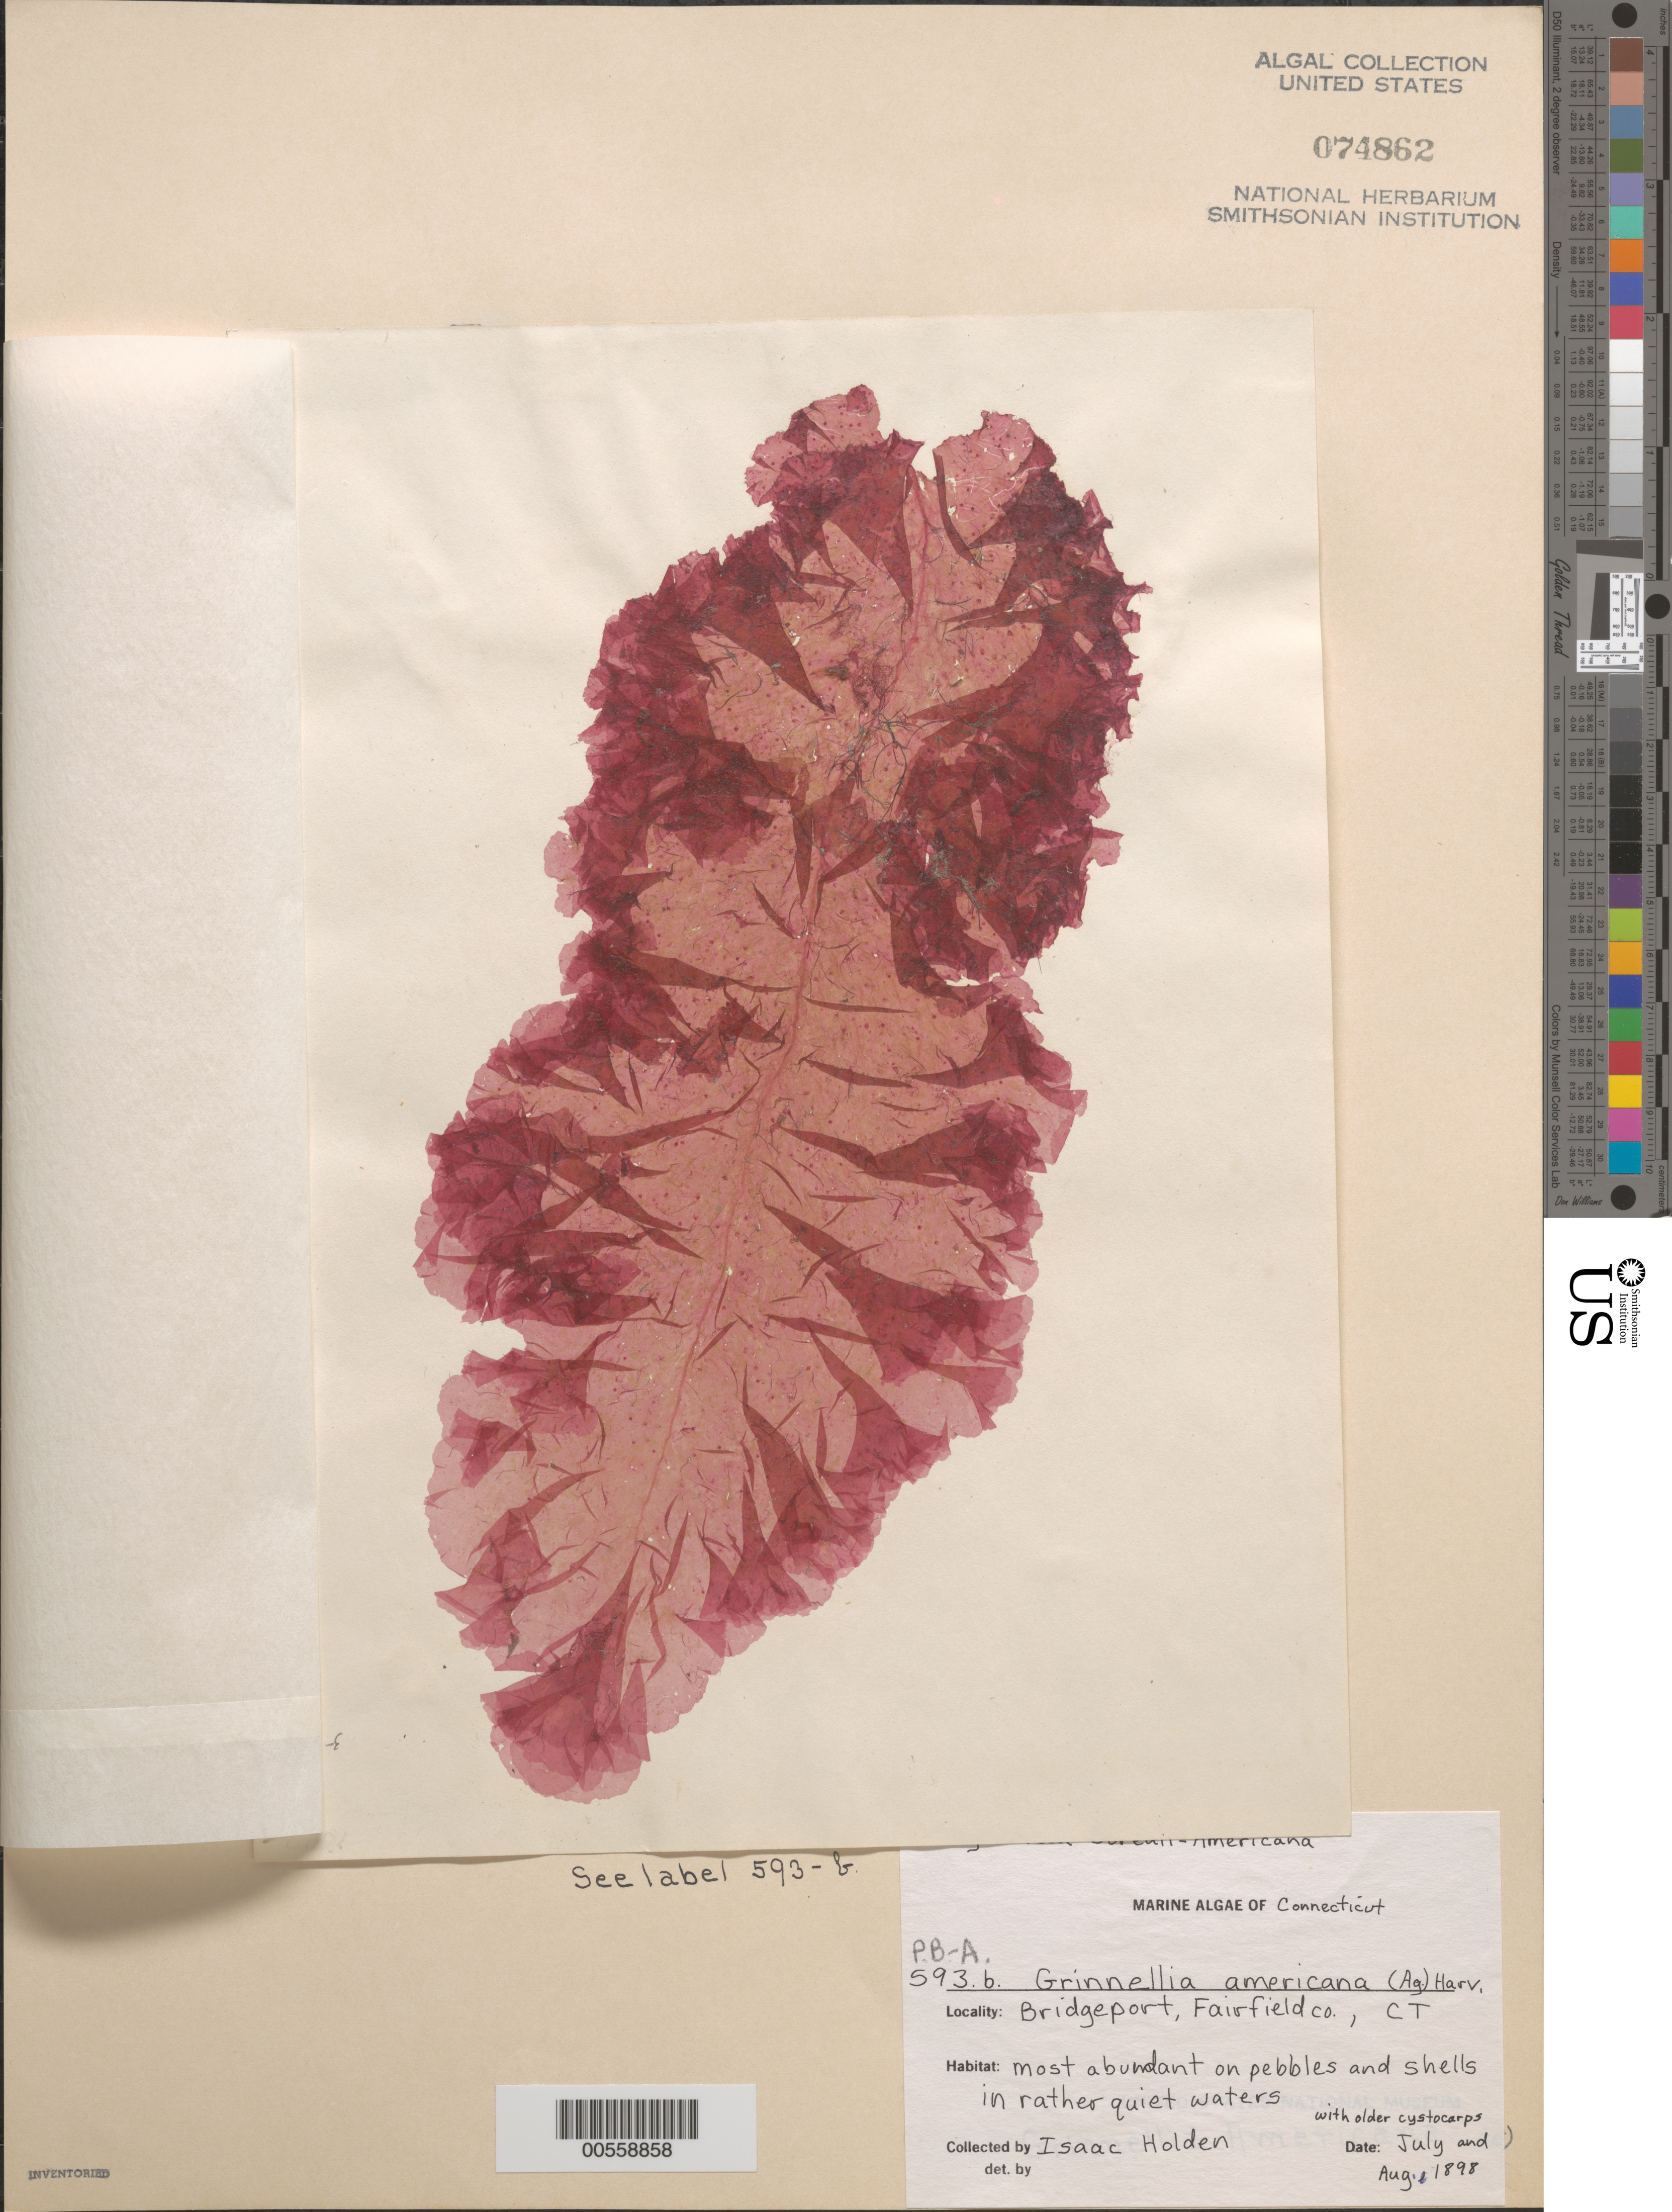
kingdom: Plantae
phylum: Rhodophyta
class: Florideophyceae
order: Ceramiales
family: Delesseriaceae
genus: Grinnellia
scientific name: Grinnellia americana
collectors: I. Holden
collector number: PB-A 593b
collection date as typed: Jul 1898 AND -- Aug 1898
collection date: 1898-07,1898-08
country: United States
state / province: Connecticut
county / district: Fairfield County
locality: Bridgeport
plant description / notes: Collins, Holden & Setchell, Phycotheca Boreali-Americana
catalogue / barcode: US 74862